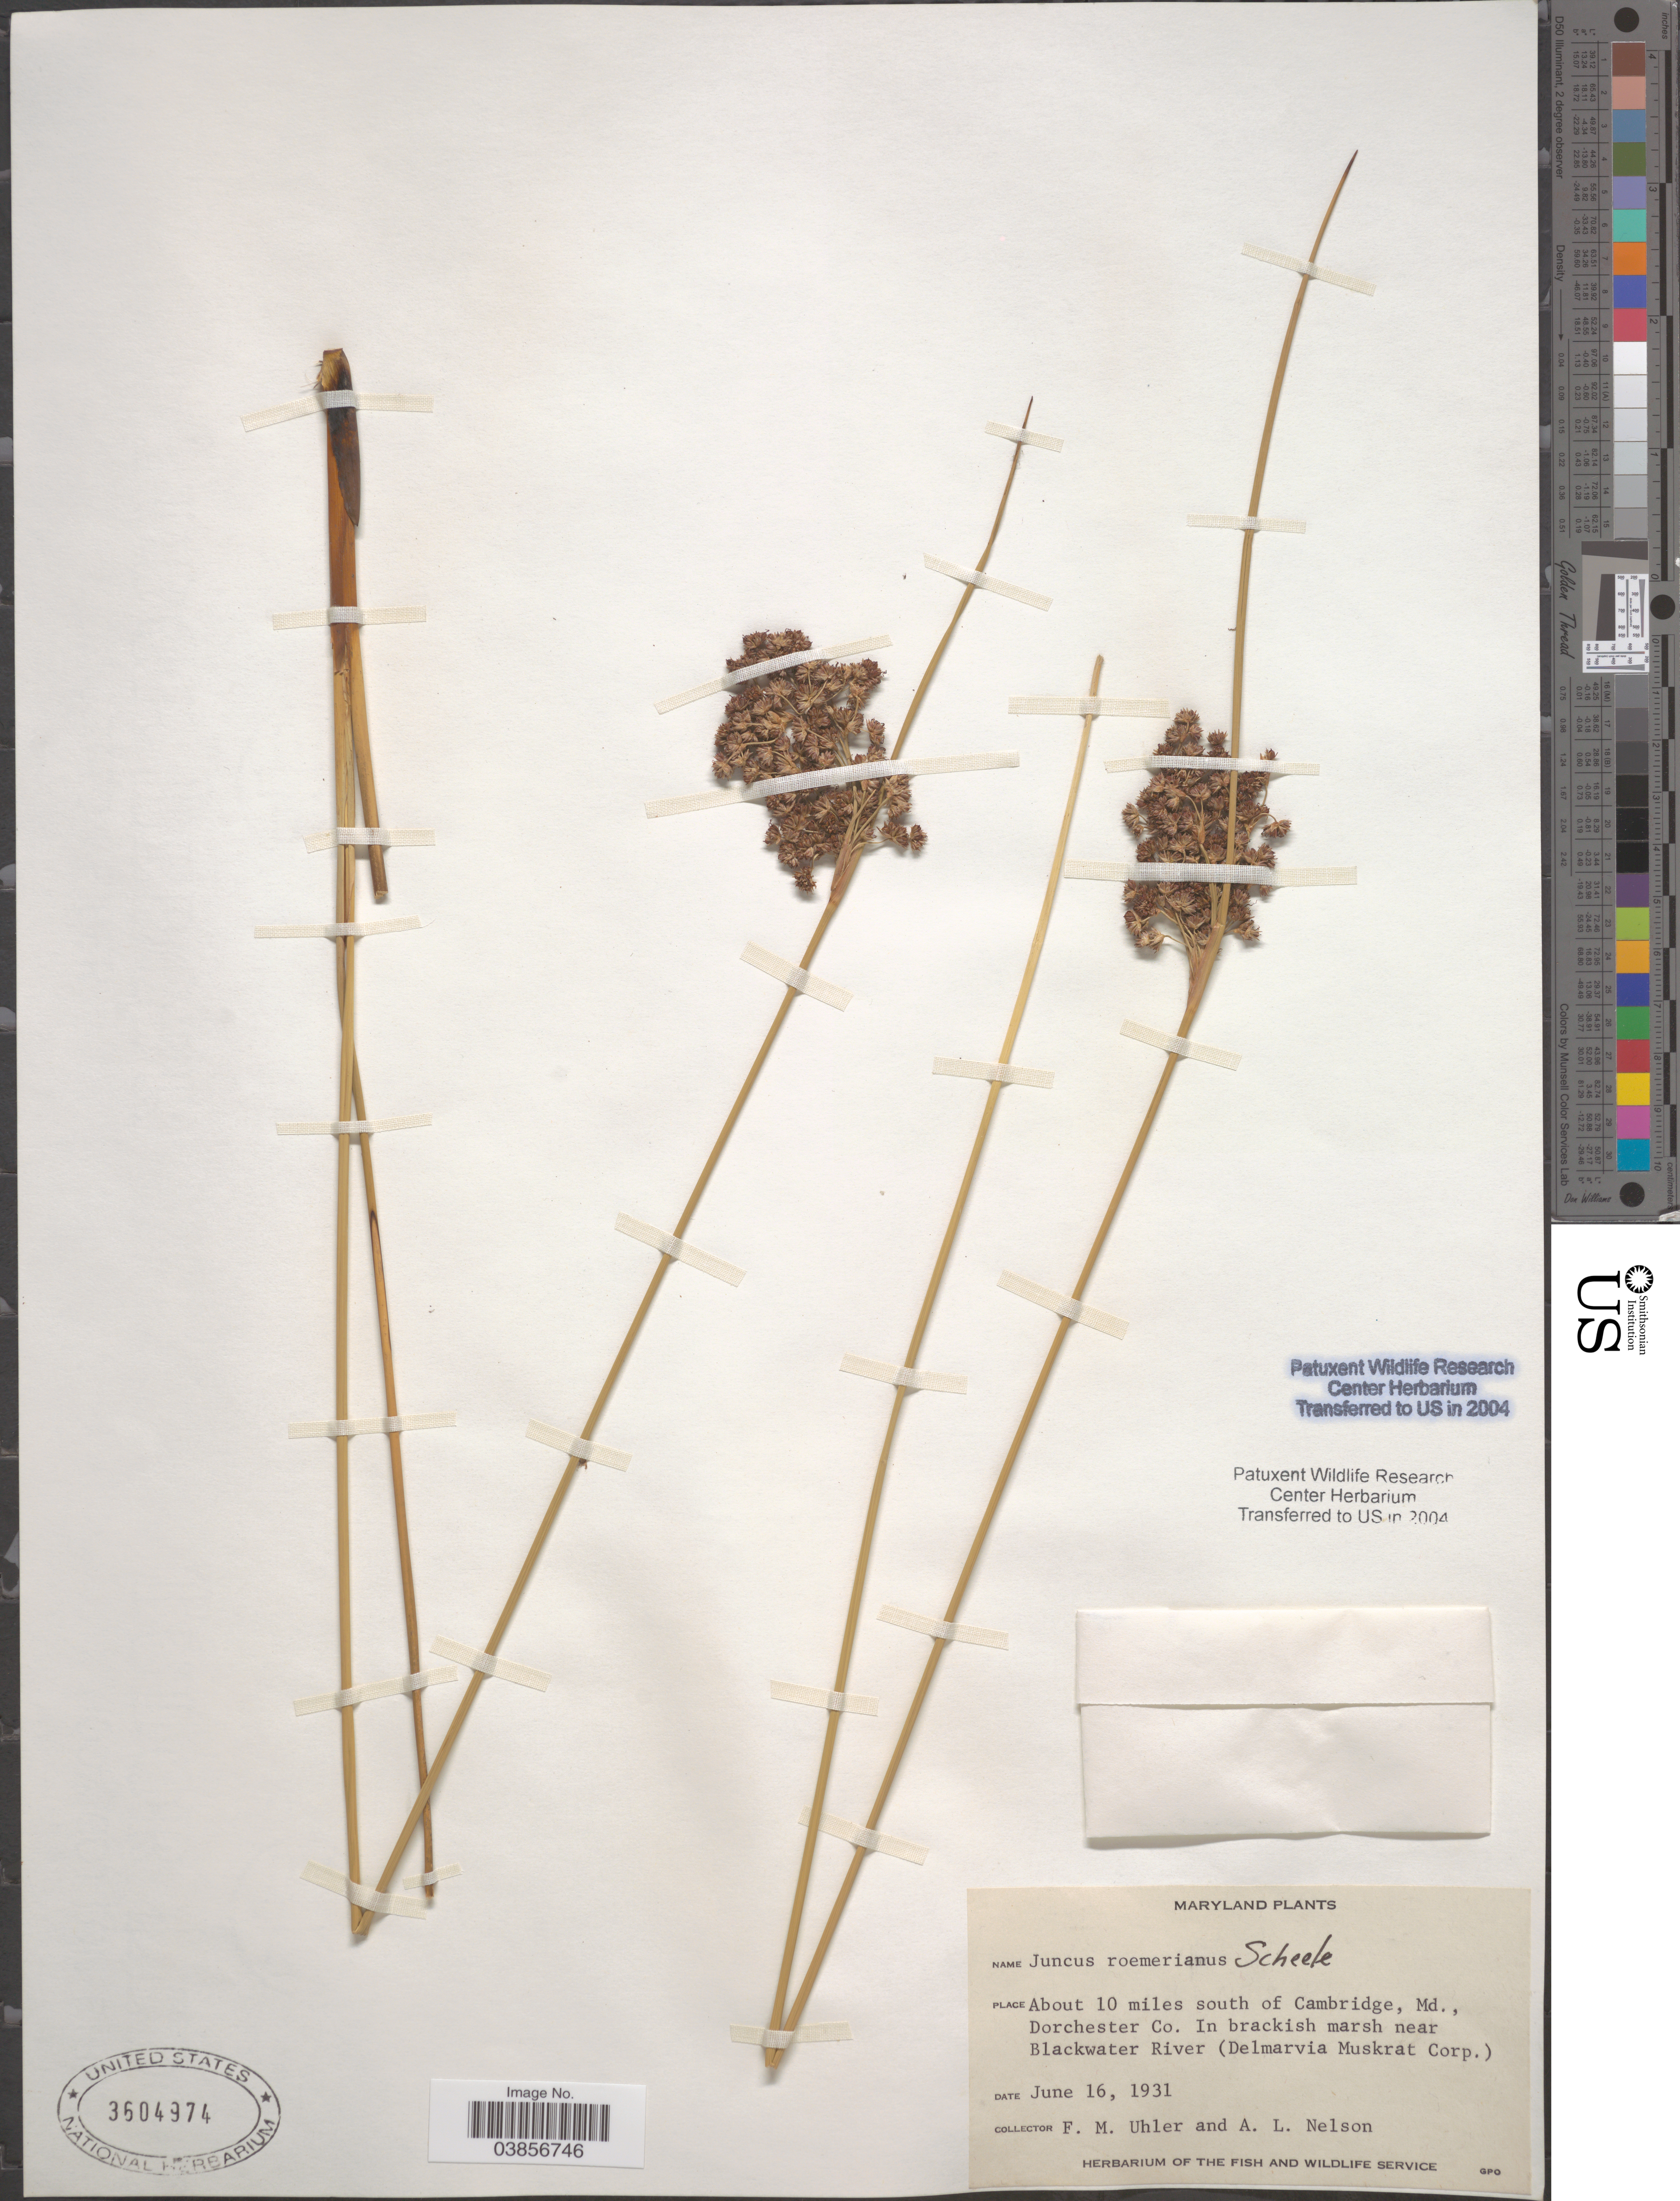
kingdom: Plantae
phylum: Tracheophyta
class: Liliopsida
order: Poales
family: Juncaceae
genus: Juncus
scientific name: Juncus roemerianus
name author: Scheele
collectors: F. M. Uhler & A. L. Nelson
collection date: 1931-06-16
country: United States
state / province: Maryland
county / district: Dorchester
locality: About 10 miles south of Cambridge, Dorchester Co. Near Blackwater River (Delmarvia Muskrat Corp.).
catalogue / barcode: US 3604974